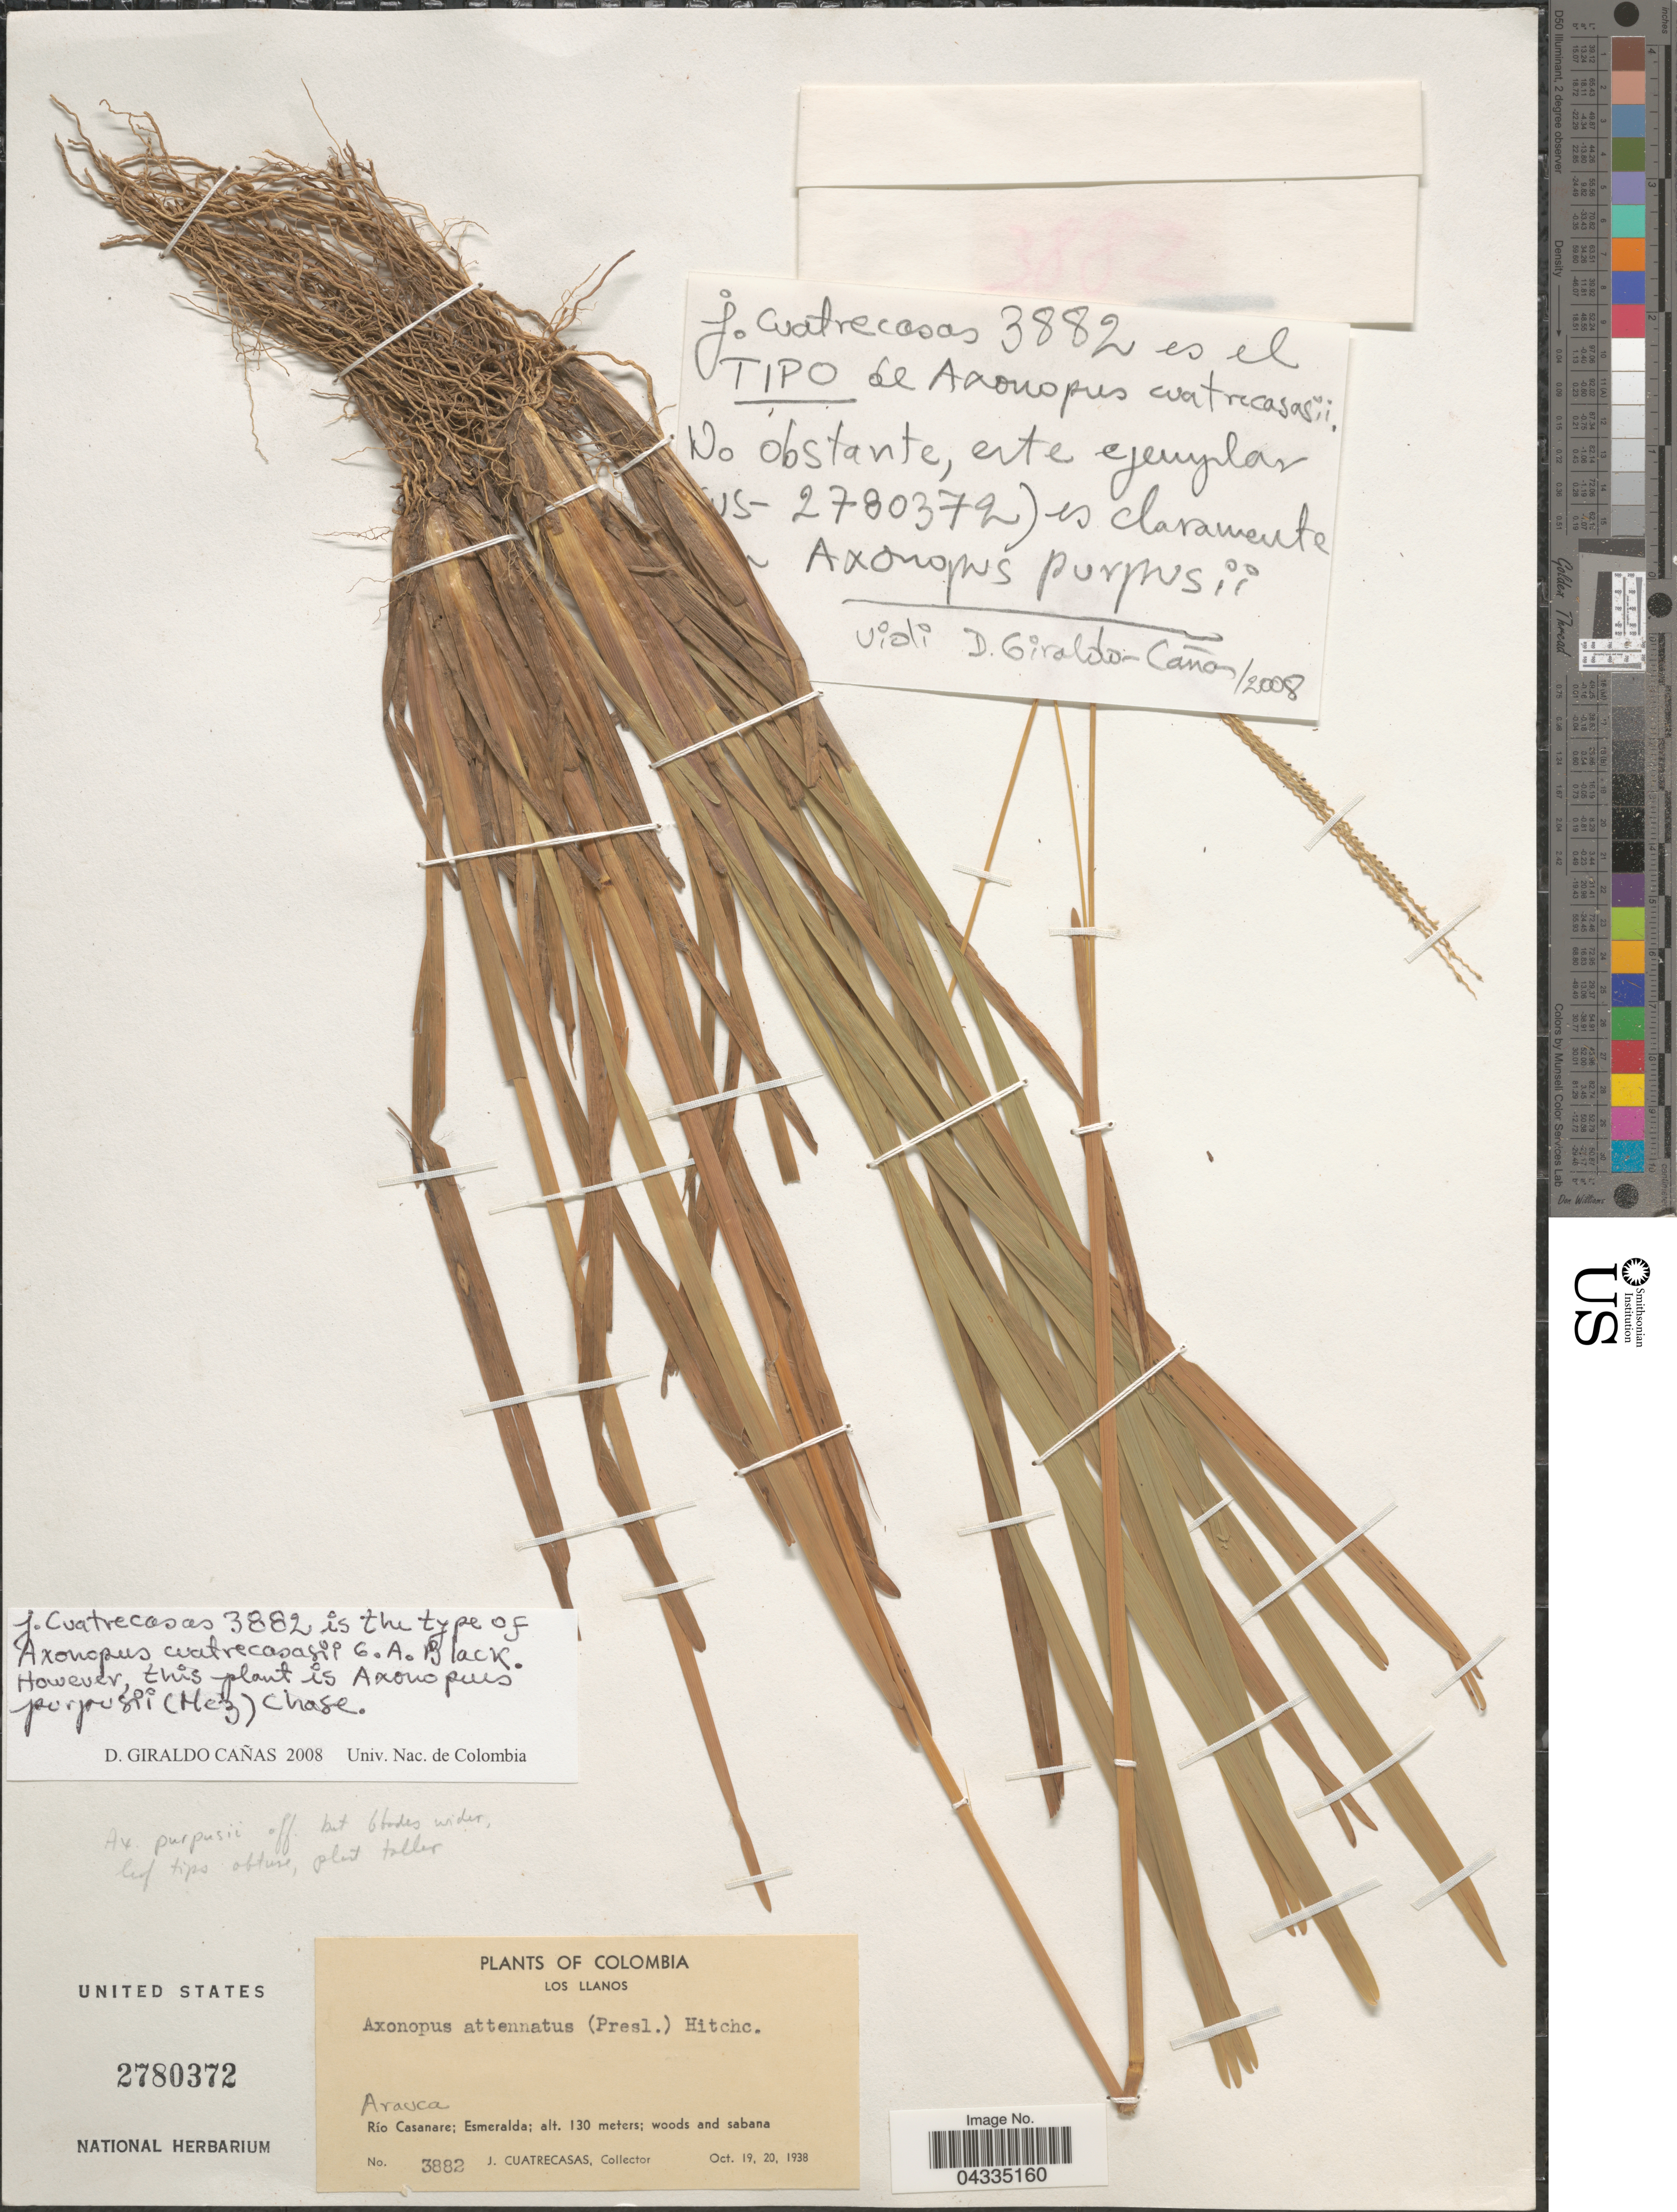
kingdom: Plantae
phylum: Tracheophyta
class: Liliopsida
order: Poales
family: Poaceae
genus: Axonopus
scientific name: Axonopus purpusii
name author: (Mez) Chase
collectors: J. Cuatrecasas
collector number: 3882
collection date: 1938-10-19/1938-10-20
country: Colombia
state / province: Arauca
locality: Los Llanos. Rio Casanare; Esmeralda.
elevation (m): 130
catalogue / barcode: US 2780372